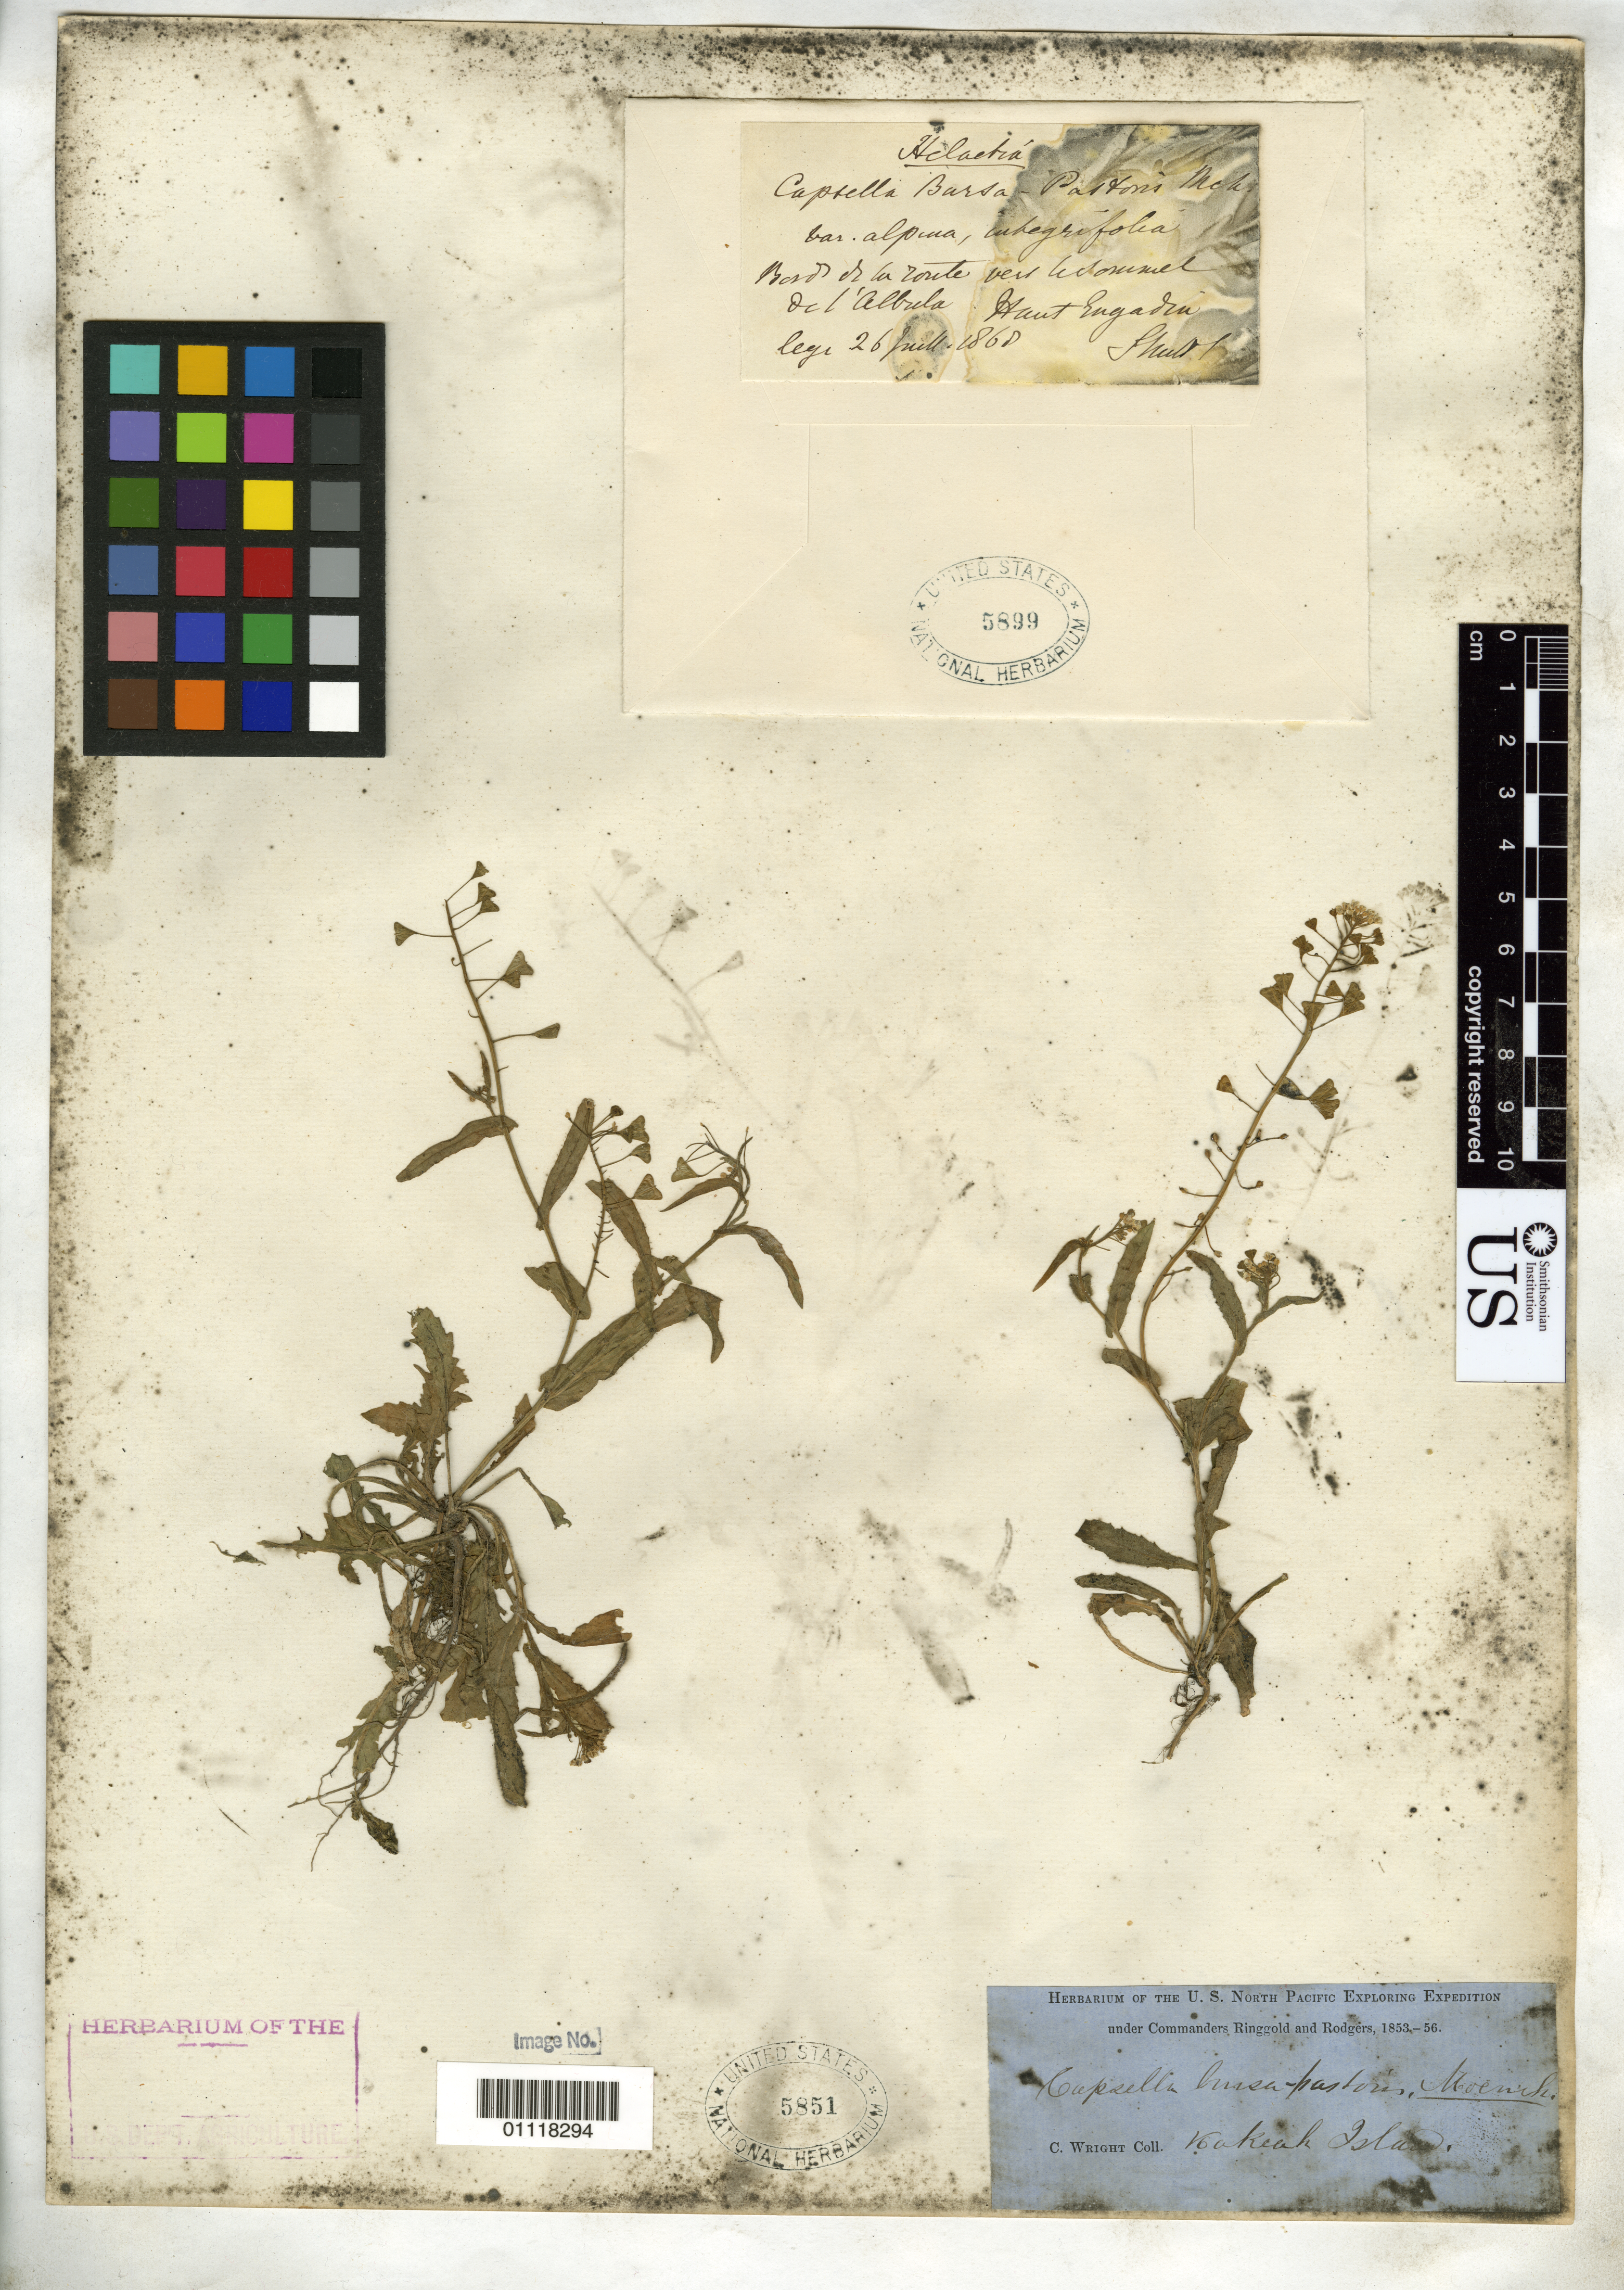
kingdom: Plantae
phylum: Tracheophyta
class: Magnoliopsida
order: Brassicales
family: Brassicaceae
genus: Capsella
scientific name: Capsella bursa-pastoris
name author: (L.) Medik.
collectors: C. Wright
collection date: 1853/1856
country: Japan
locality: Kakeah Island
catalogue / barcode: US 5851